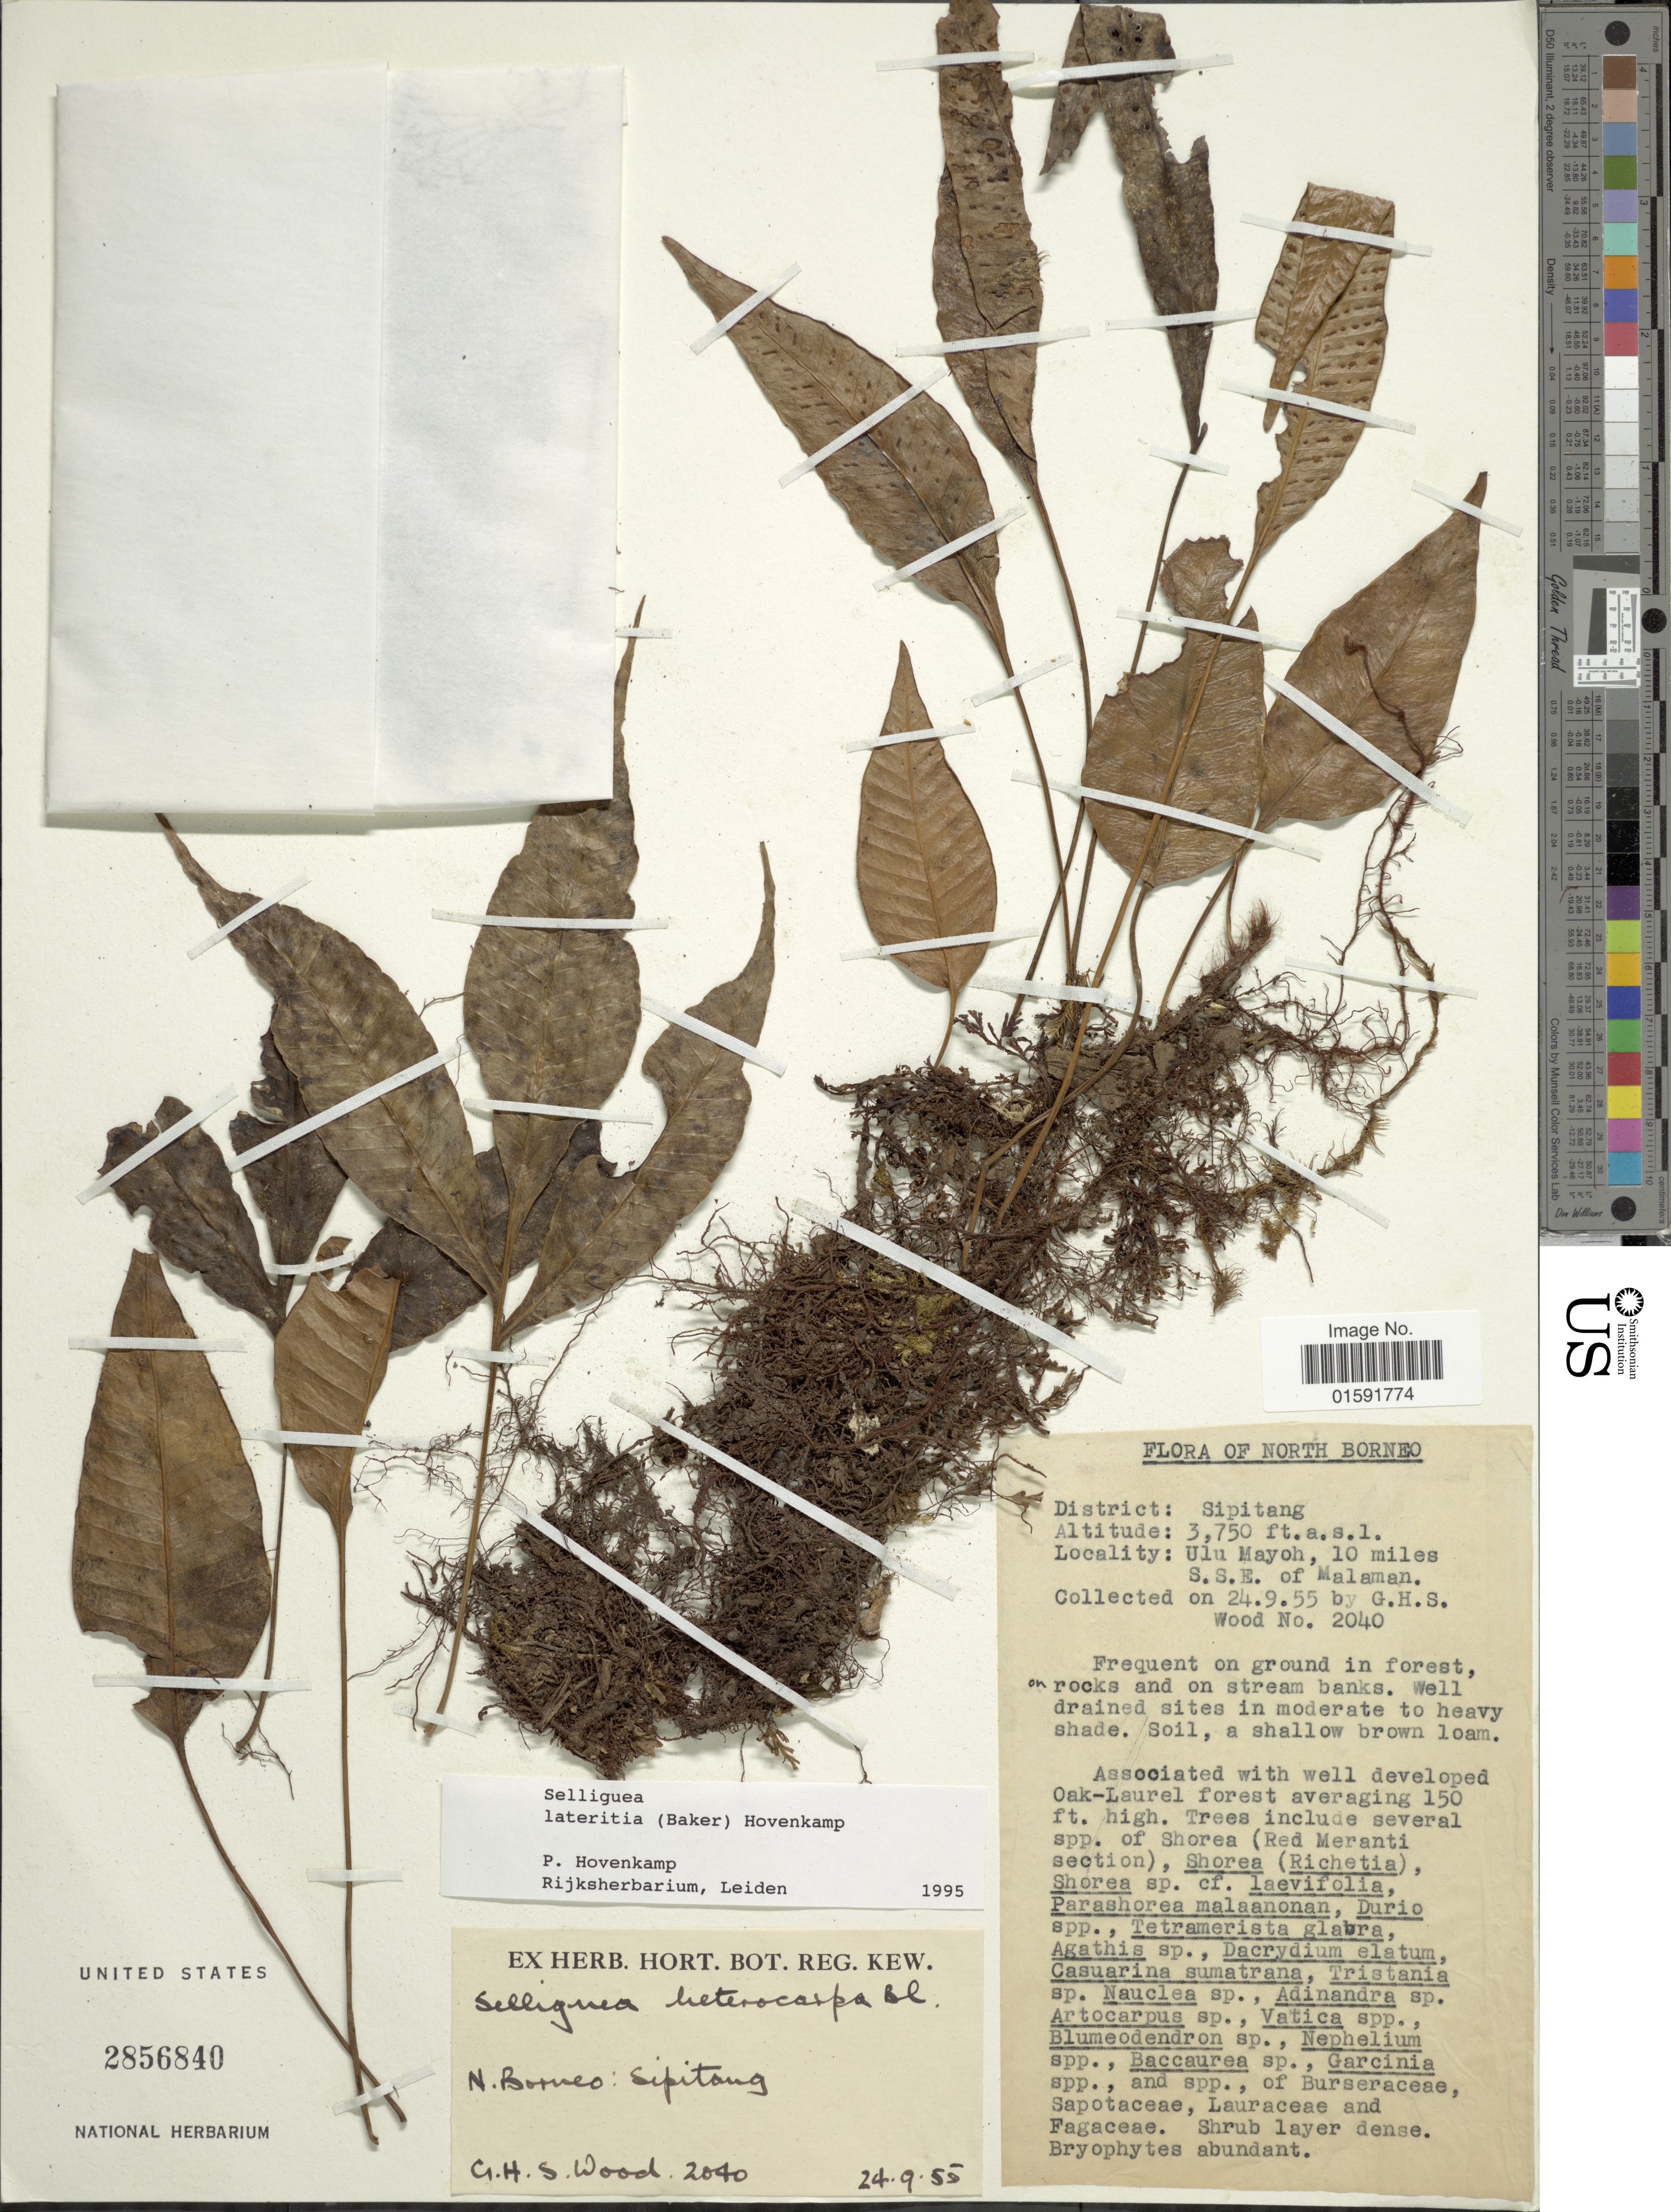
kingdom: Plantae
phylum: Tracheophyta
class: Polypodiopsida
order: Polypodiales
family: Polypodiaceae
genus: Selliguea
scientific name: Selliguea lateritia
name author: (Baker) Hovenkamp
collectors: G. Wood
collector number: Wood 2040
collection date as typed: Transcribed d/m/y: 24/9/55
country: Malaysia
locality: N. Borneo: Sipitang: Ulu Mayoh, 10 miles S.S.E. of Malaman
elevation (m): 1143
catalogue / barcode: US 2856840